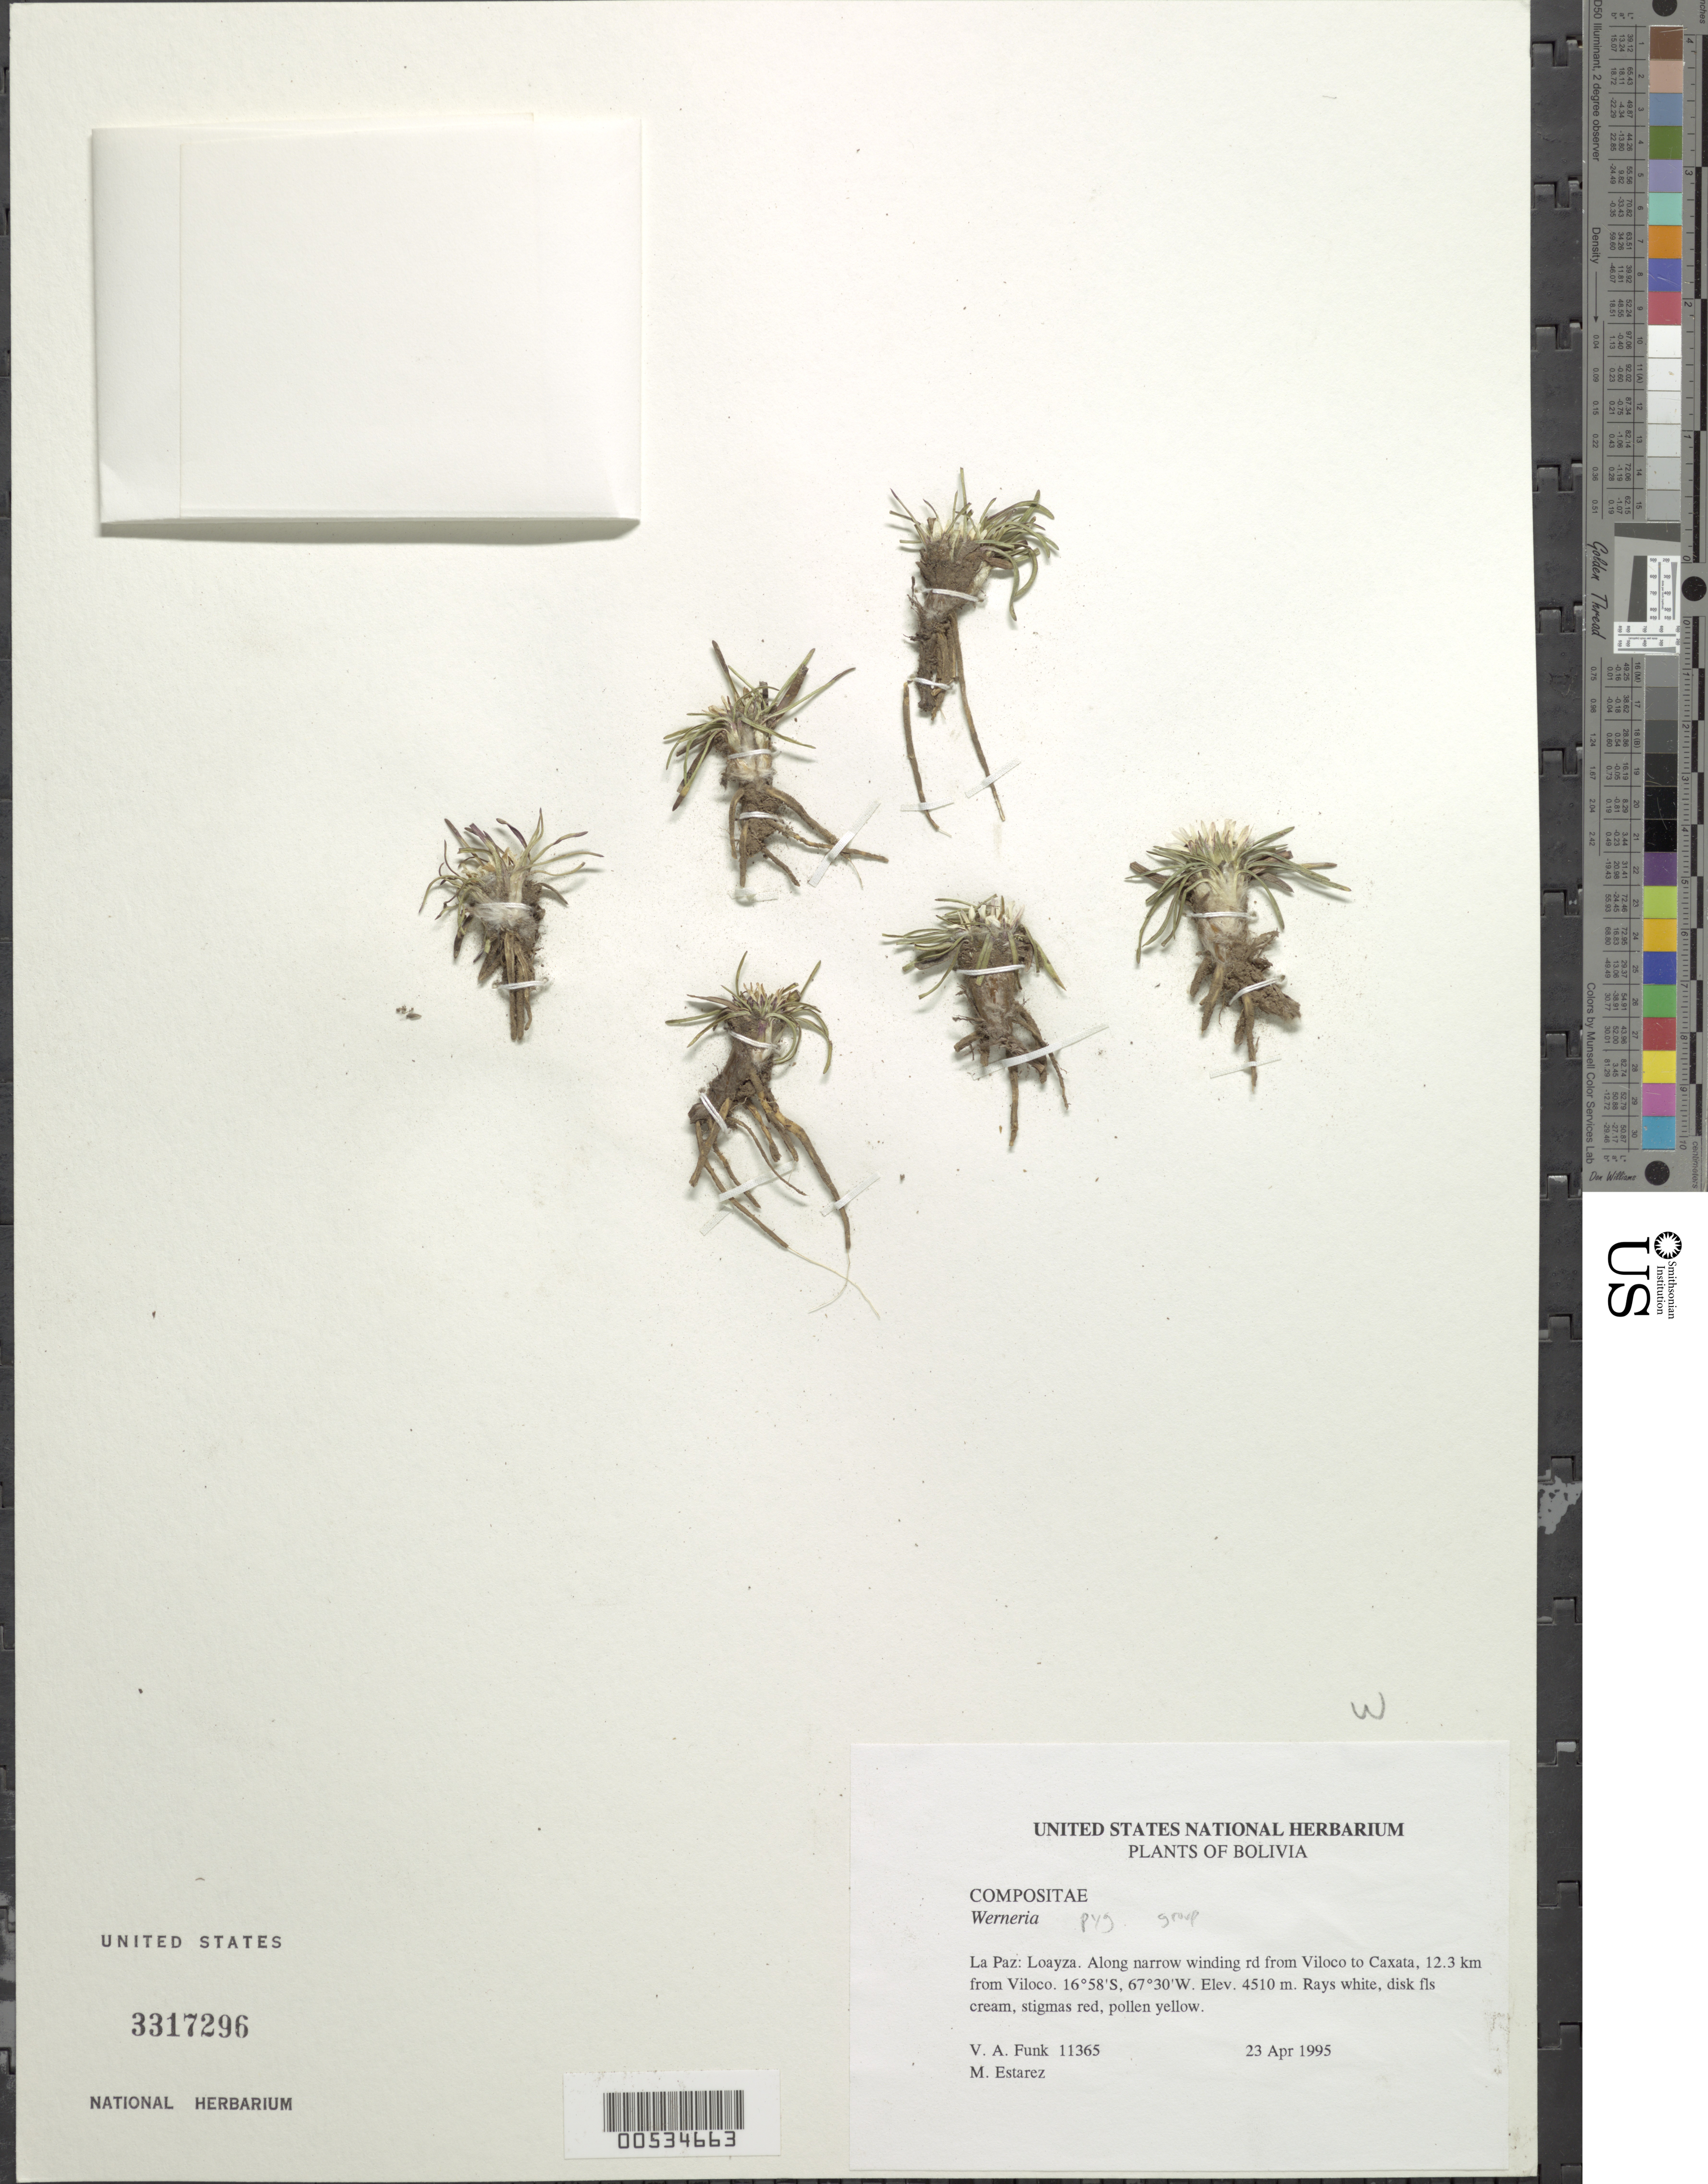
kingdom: Plantae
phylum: Tracheophyta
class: Magnoliopsida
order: Asterales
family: Asteraceae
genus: Werneria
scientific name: Werneria apiculata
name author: Sch. Bip.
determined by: Calvo, Joel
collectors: V. Funk & M. Estarez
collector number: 11365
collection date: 1995-04-23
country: Bolivia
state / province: La Paz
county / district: Loayza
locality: Viloco to Caxata, 12.3 km from Viloco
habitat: Along narrow winding road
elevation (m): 4510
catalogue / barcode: US 3317296